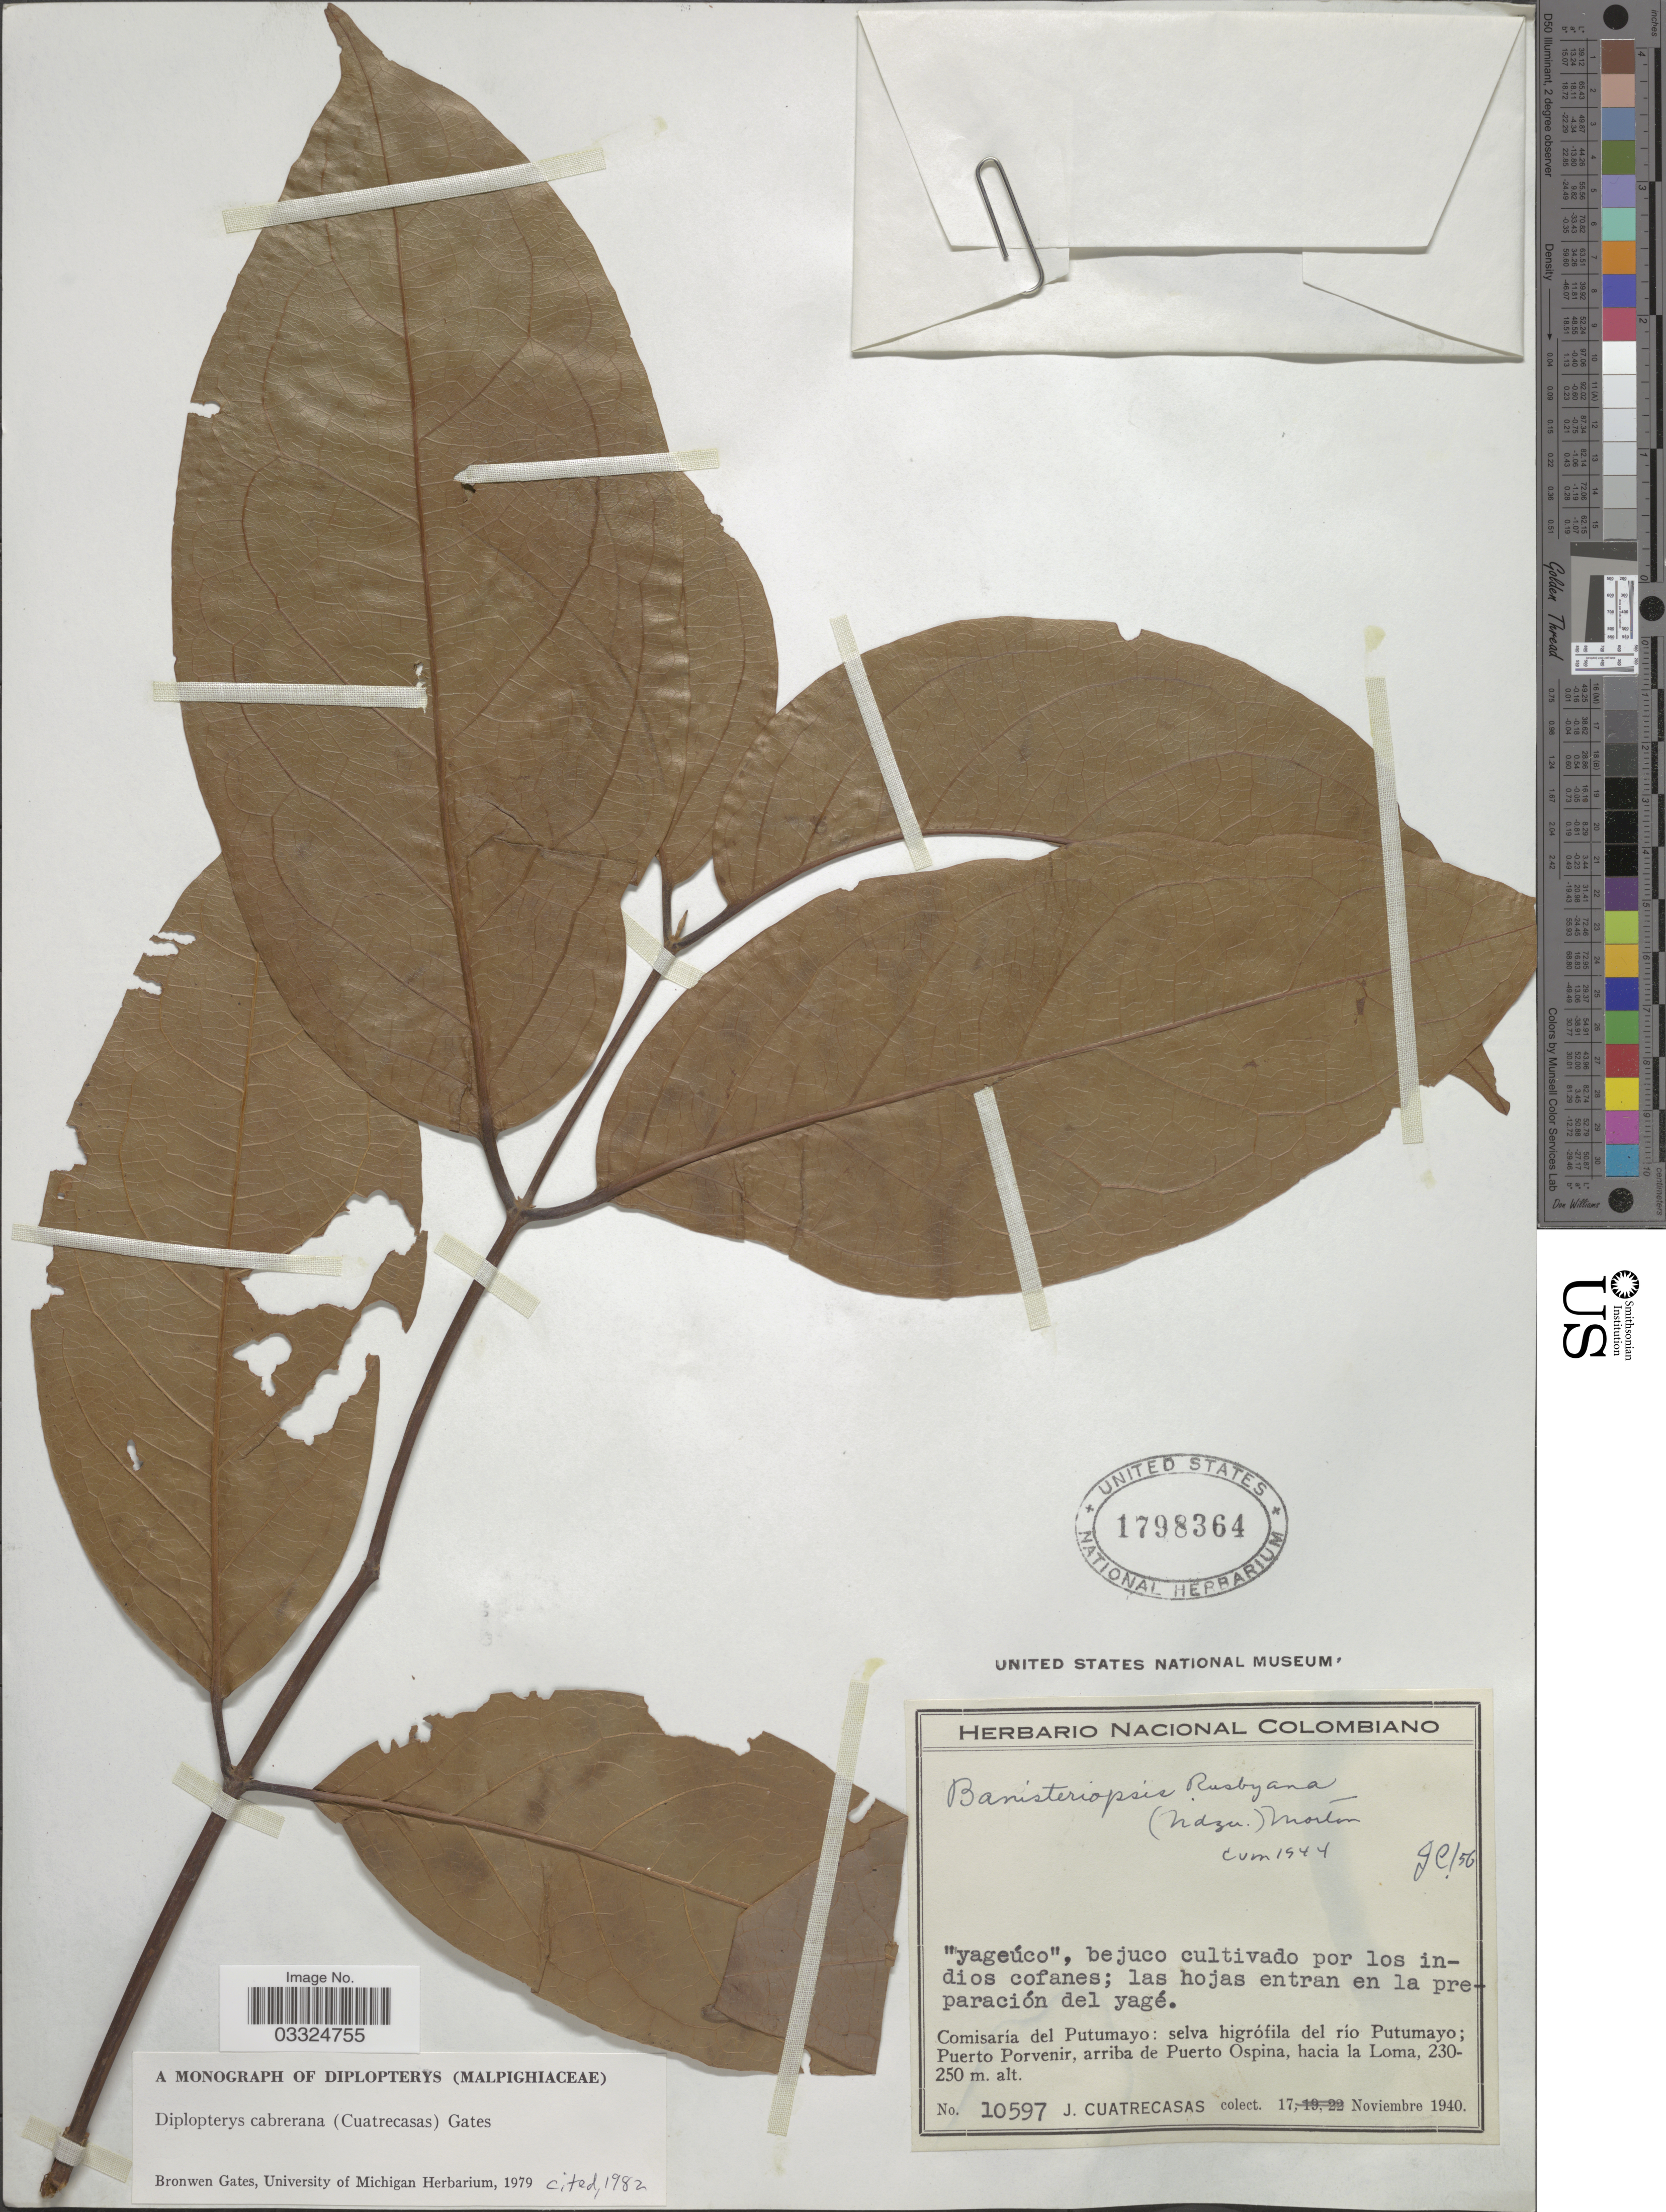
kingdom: Plantae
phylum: Tracheophyta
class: Magnoliopsida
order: Malpighiales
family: Malpighiaceae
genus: Diplopterys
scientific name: Diplopterys cabrerana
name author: (Cuatrec.) B. Gates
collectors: J. Cuatrecasas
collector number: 10597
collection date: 1940-11-17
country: Colombia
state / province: Putumayo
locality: Comisaria del Putumayo: selva higrófila del río Putumayo.; Puerto Porvenir, arriba de Puerto Ospina, hacia la Loma.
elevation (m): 230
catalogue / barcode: US 1798364